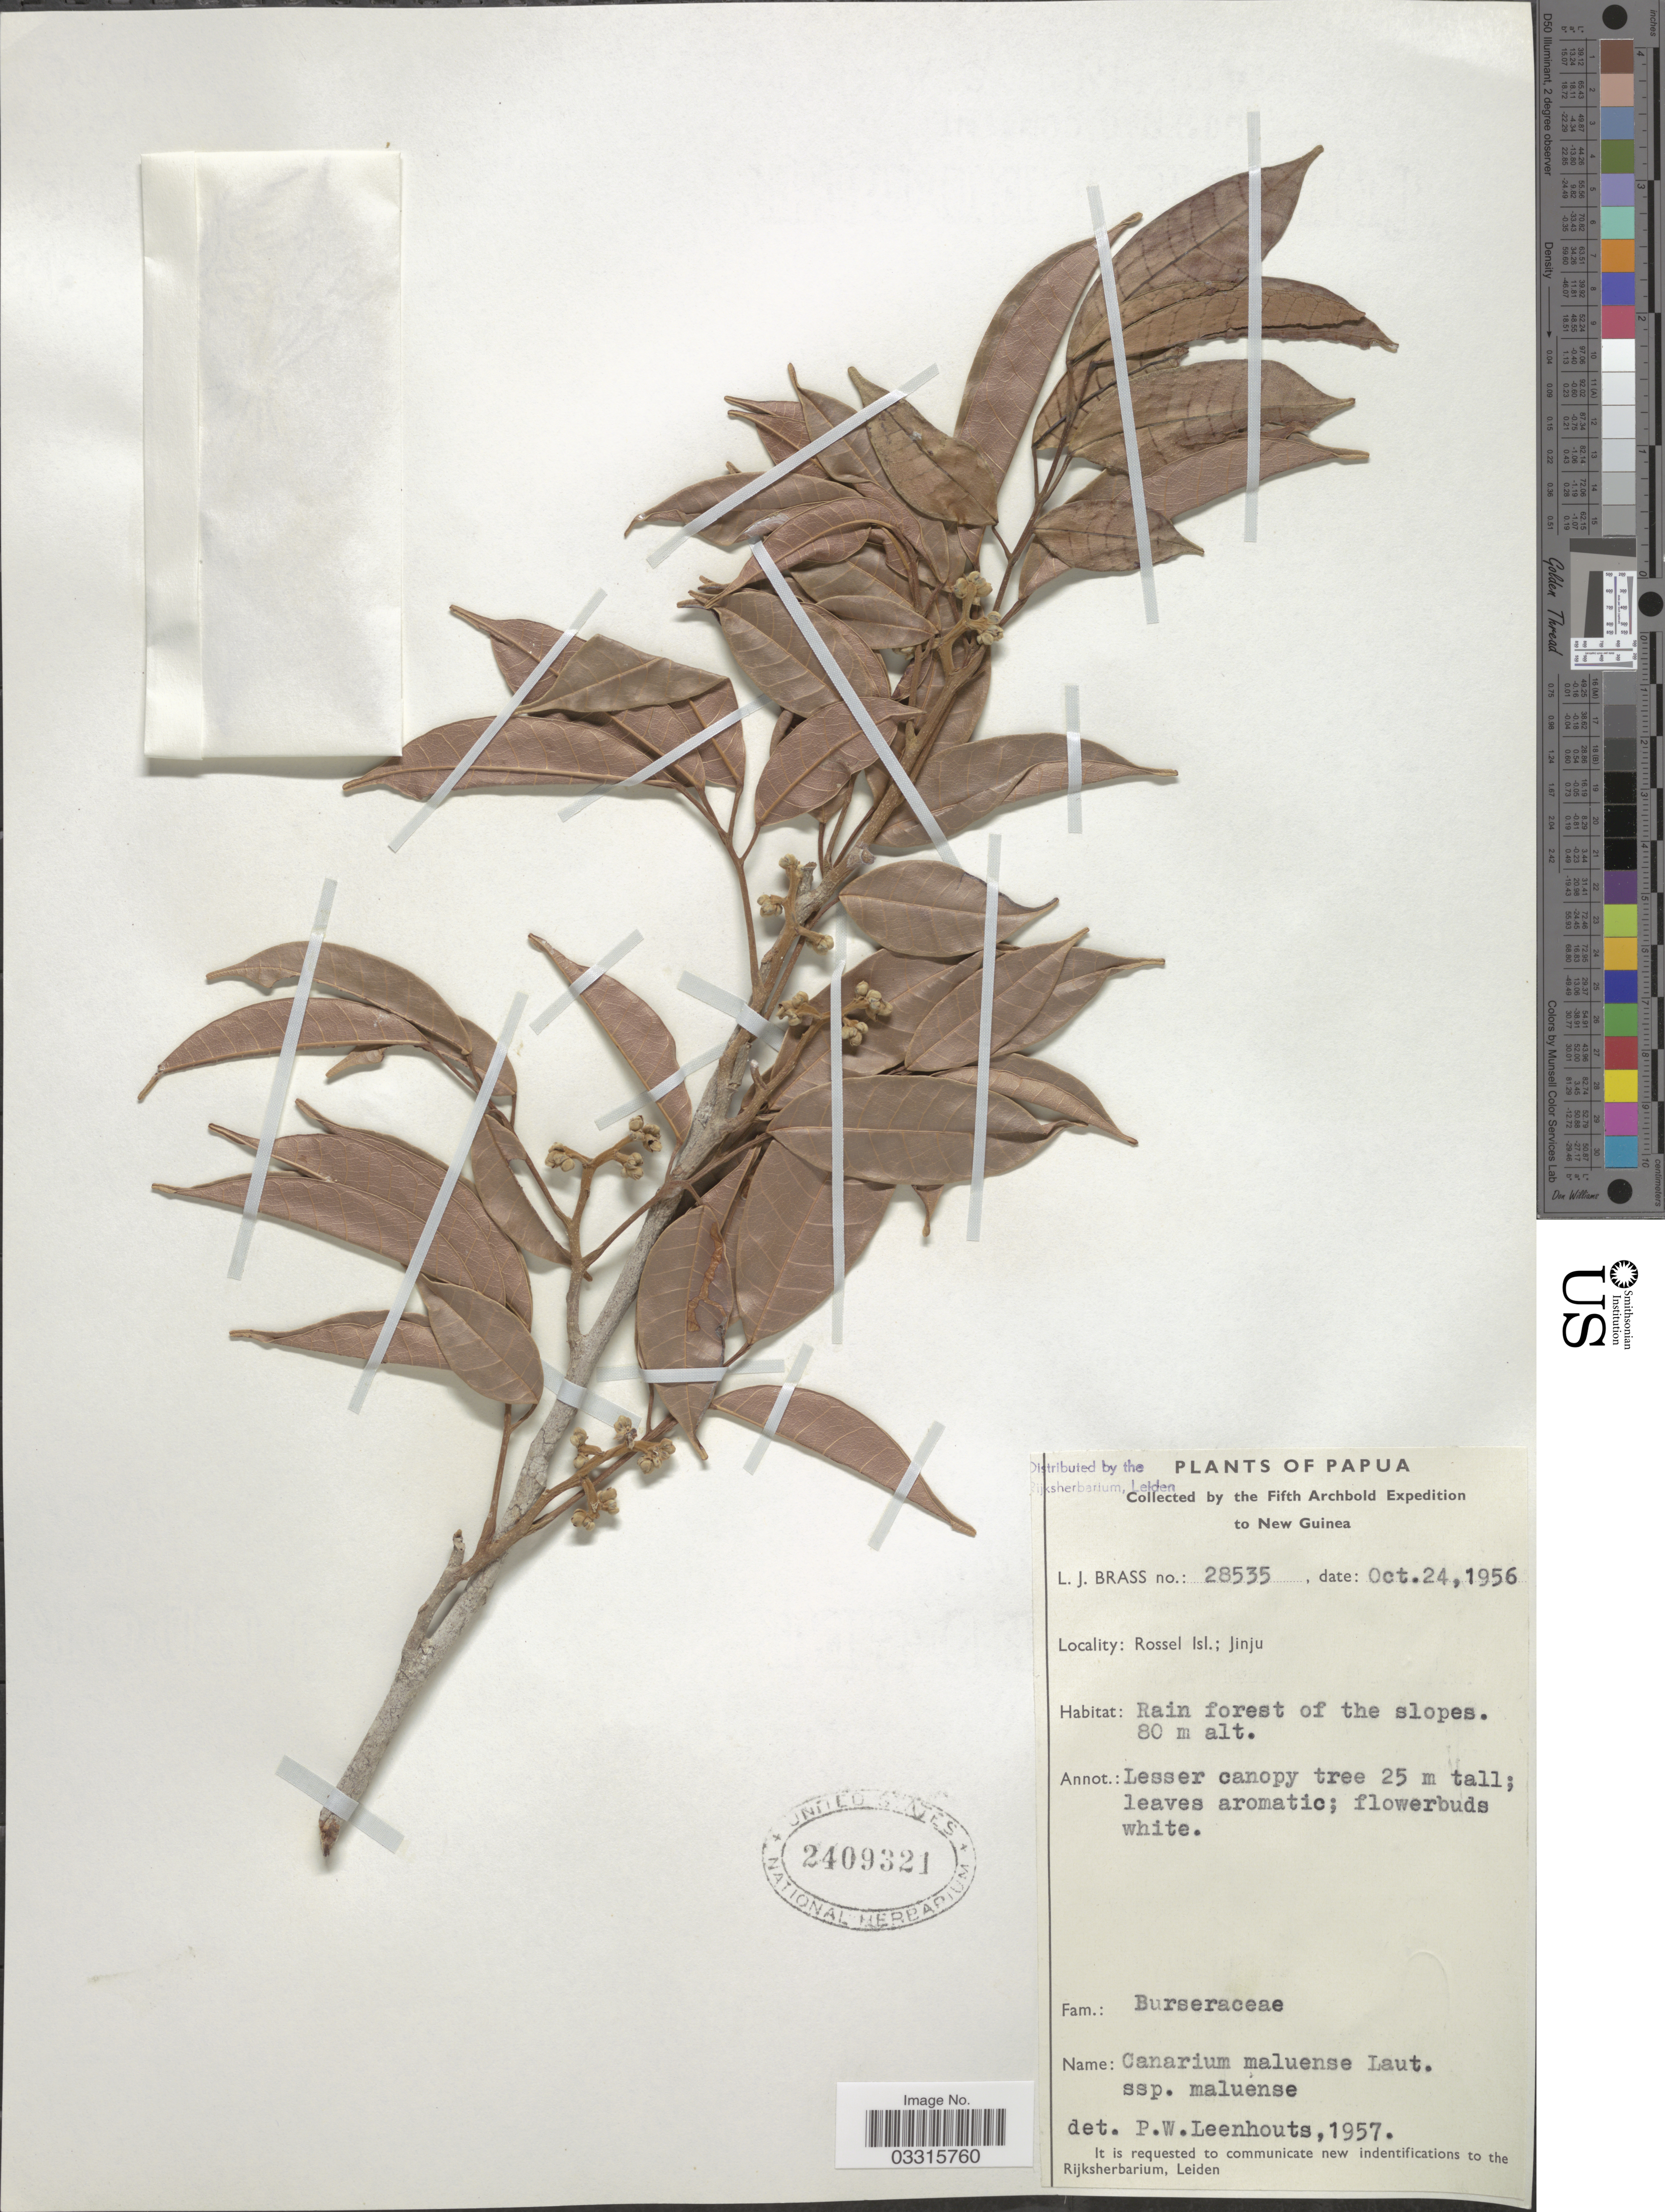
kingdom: Plantae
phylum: Tracheophyta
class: Magnoliopsida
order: Sapindales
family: Burseraceae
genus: Canarium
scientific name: Canarium maluense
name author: Lauterb.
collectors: L. J. Brass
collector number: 28535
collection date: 1956-10-24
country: Papua New Guinea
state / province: Milne Bay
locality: Papua. New Guinea. Rossel Isl.; Jinju.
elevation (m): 80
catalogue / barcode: US 2409321